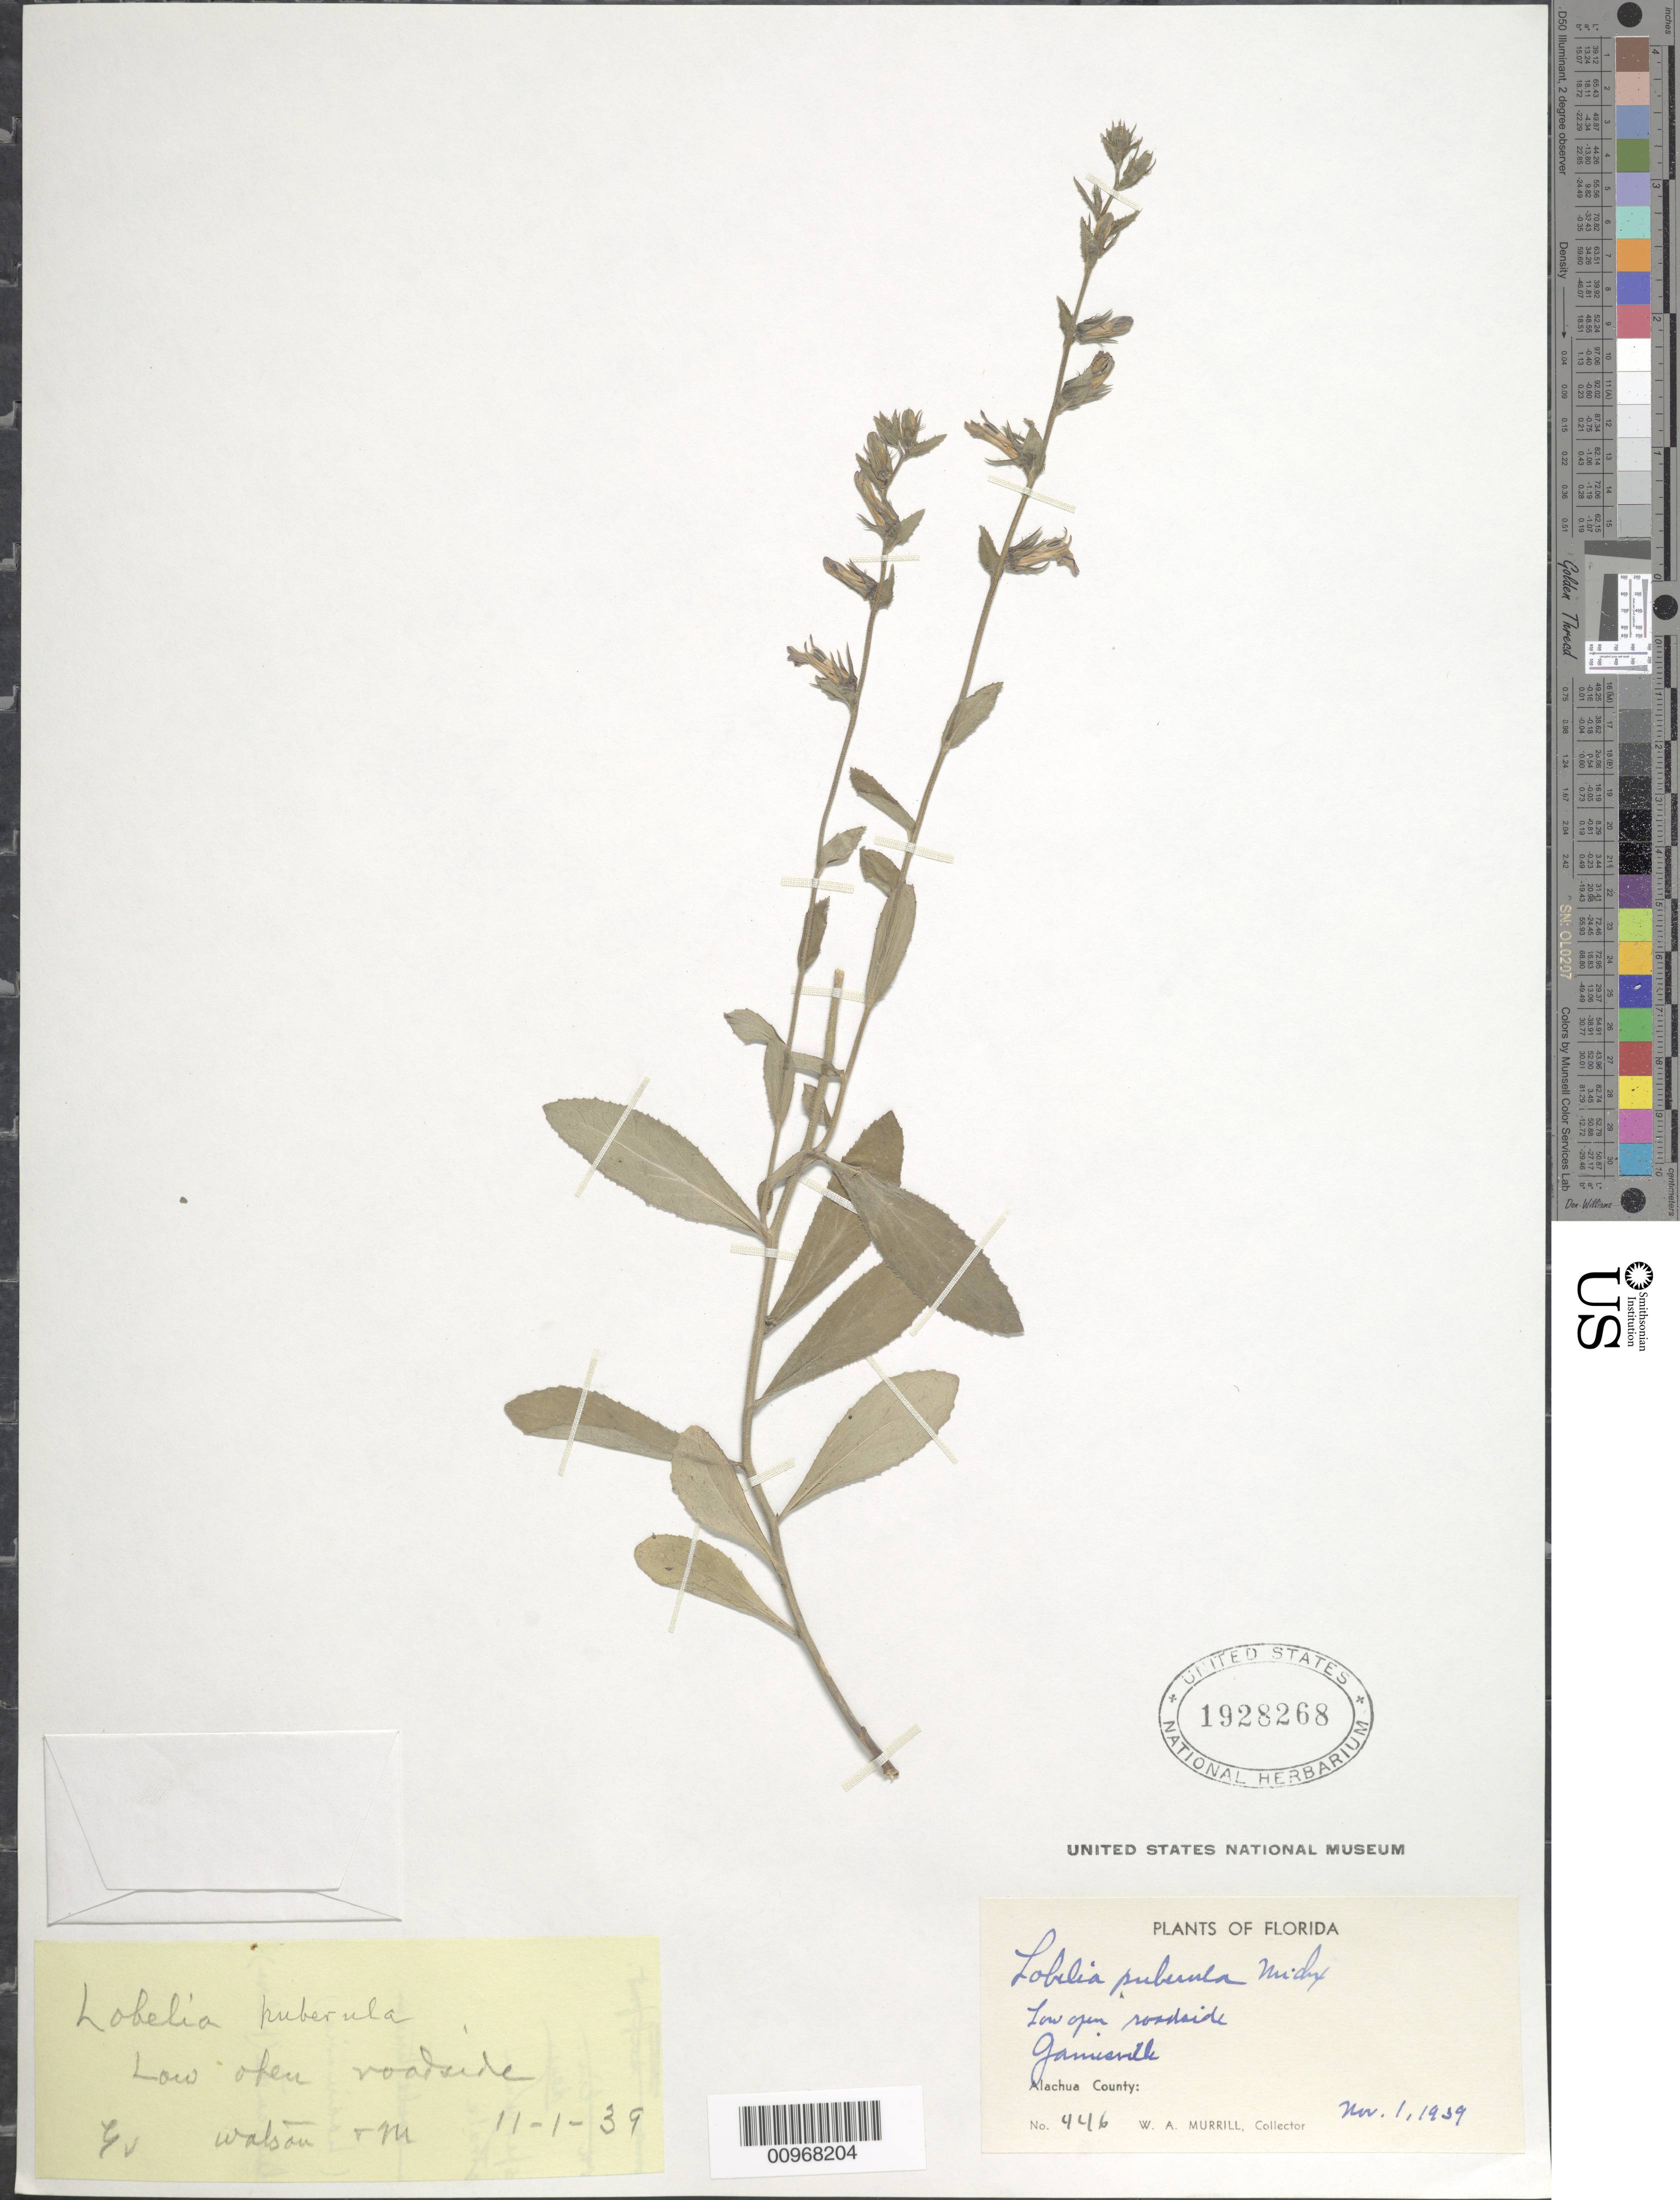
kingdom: Plantae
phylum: Tracheophyta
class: Magnoliopsida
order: Asterales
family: Campanulaceae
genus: Lobelia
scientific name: Lobelia puberula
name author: Michx.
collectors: W. A. Murrill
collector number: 446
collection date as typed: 01 Nov 1939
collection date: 1939-11-01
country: United States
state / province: Florida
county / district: Alachua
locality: Gainesville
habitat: low open roadside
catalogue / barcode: US 1928268